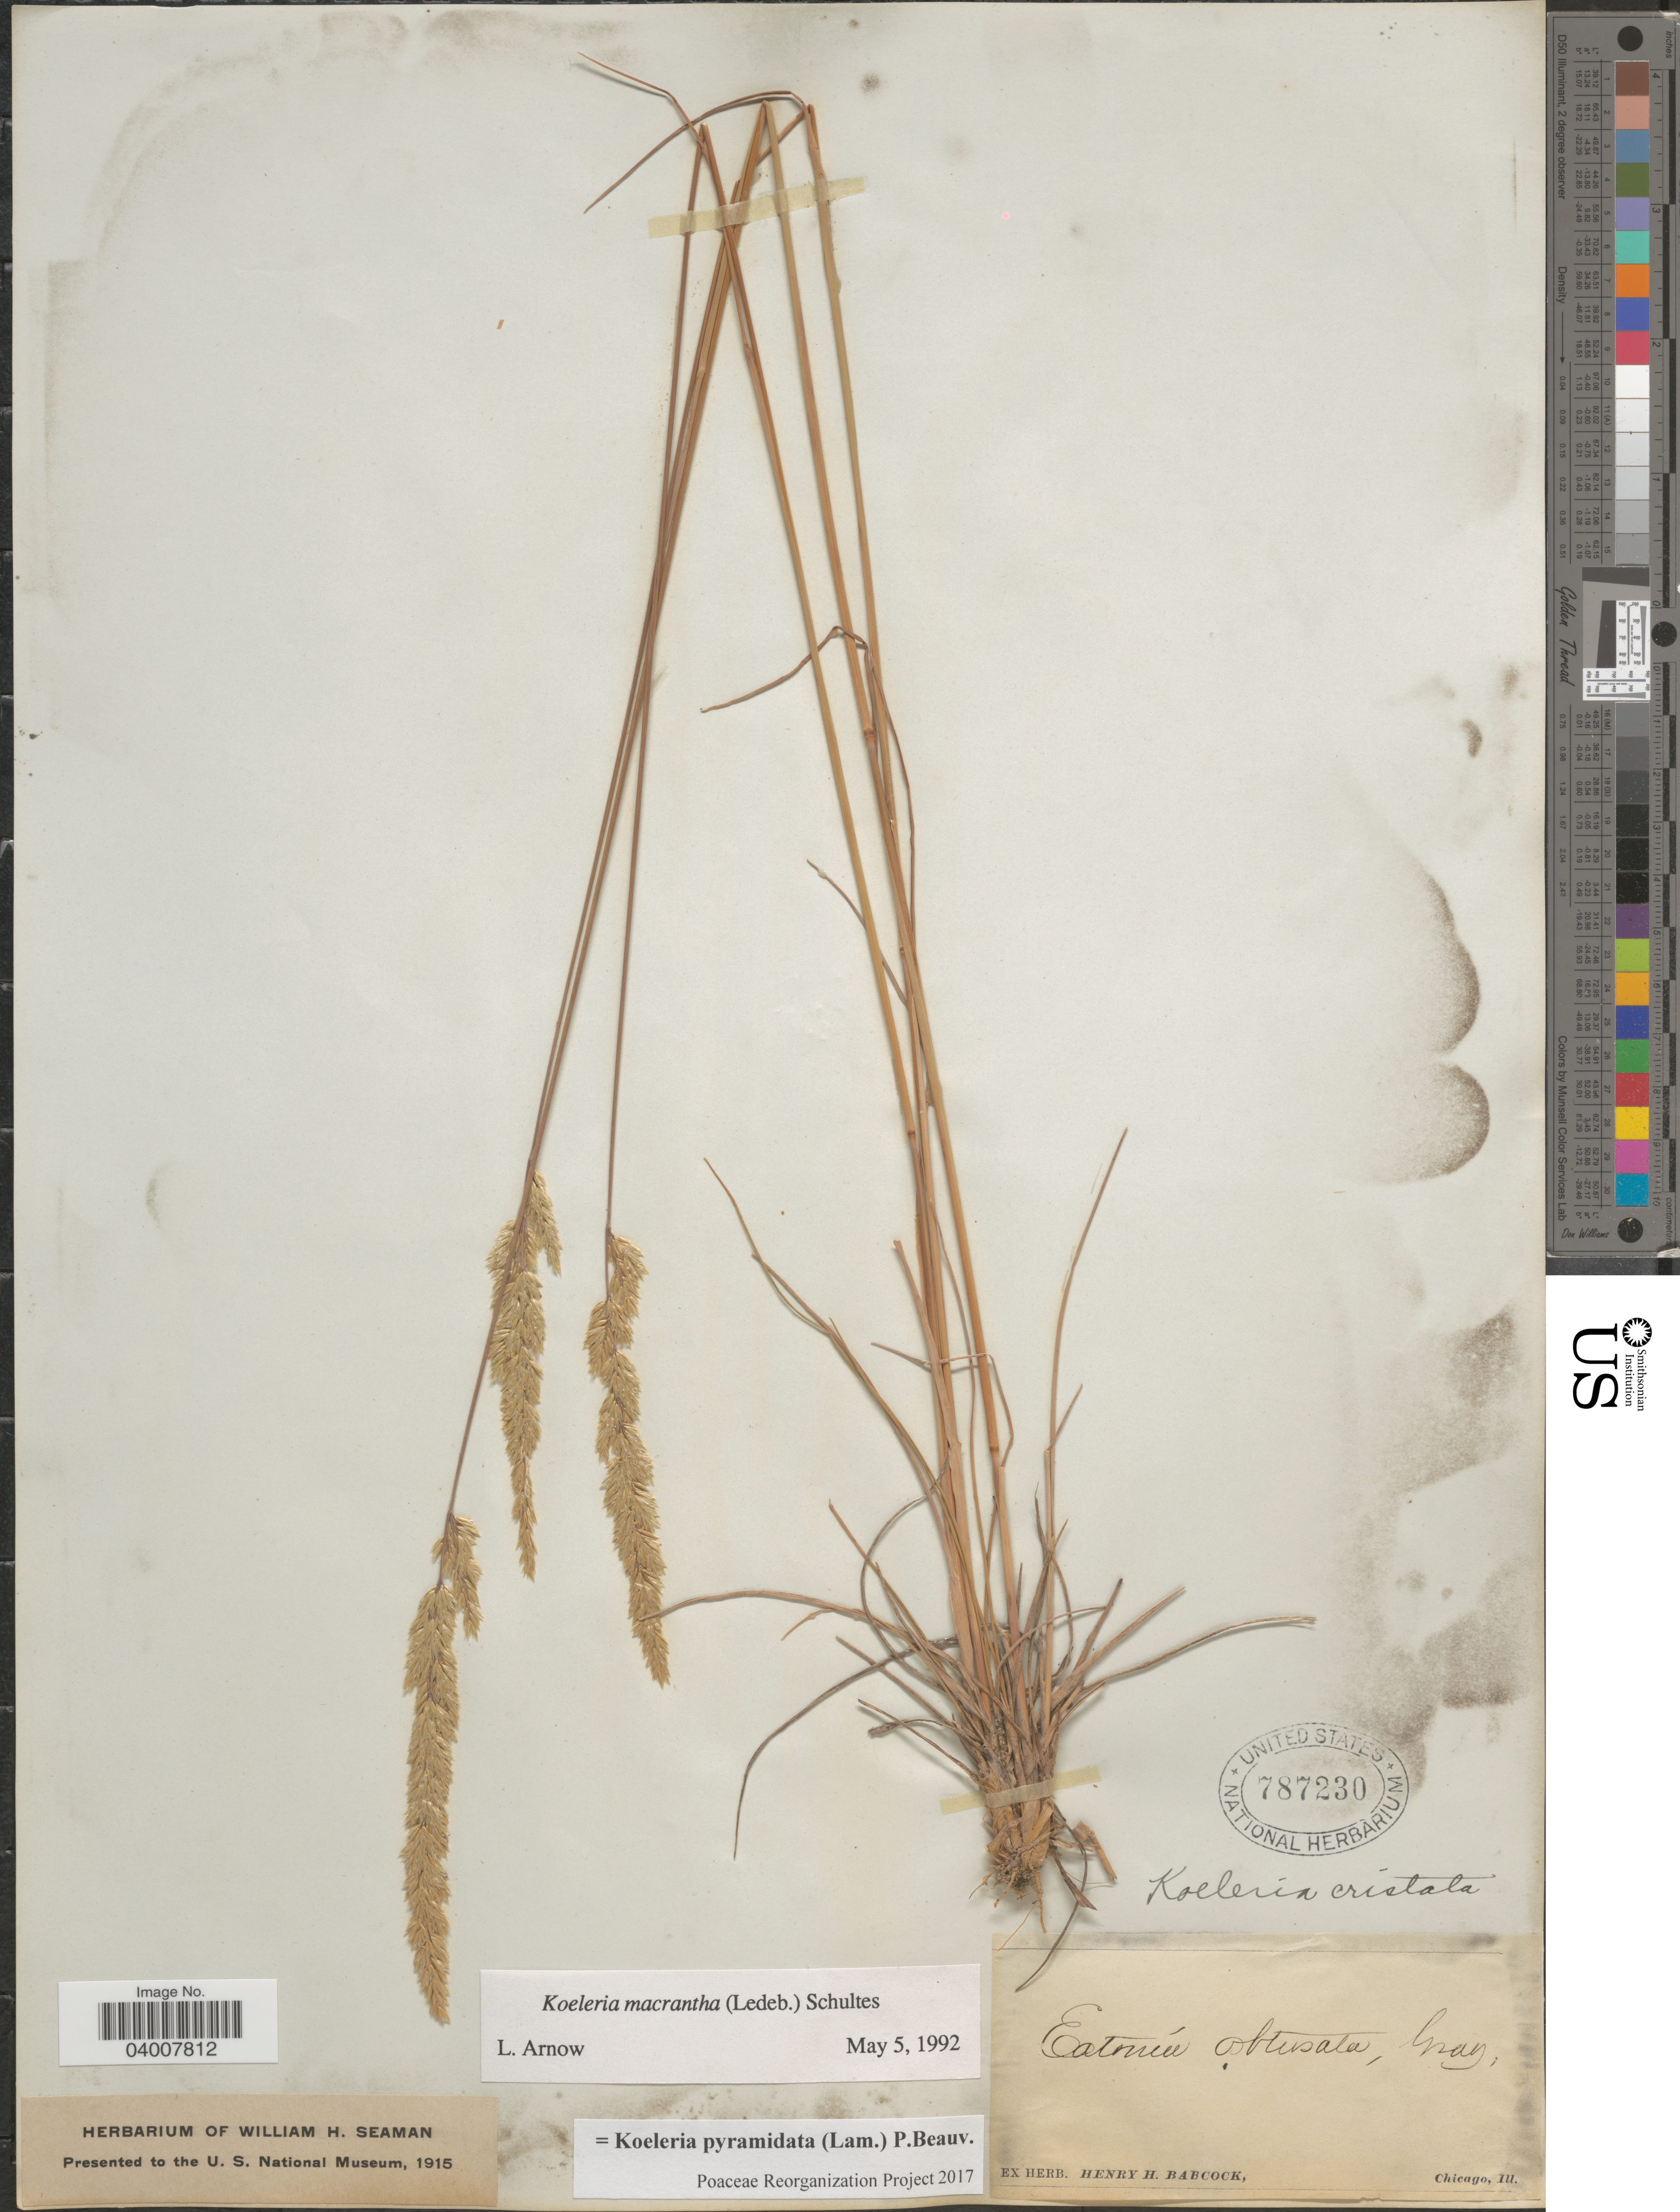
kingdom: Plantae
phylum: Tracheophyta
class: Liliopsida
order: Poales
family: Poaceae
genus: Koeleria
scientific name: Koeleria pyramidata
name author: (Lam.) P. Beauv.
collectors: ex herb. Henry Homes Babcock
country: United States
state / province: Illinois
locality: Chicago.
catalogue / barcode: US 787230